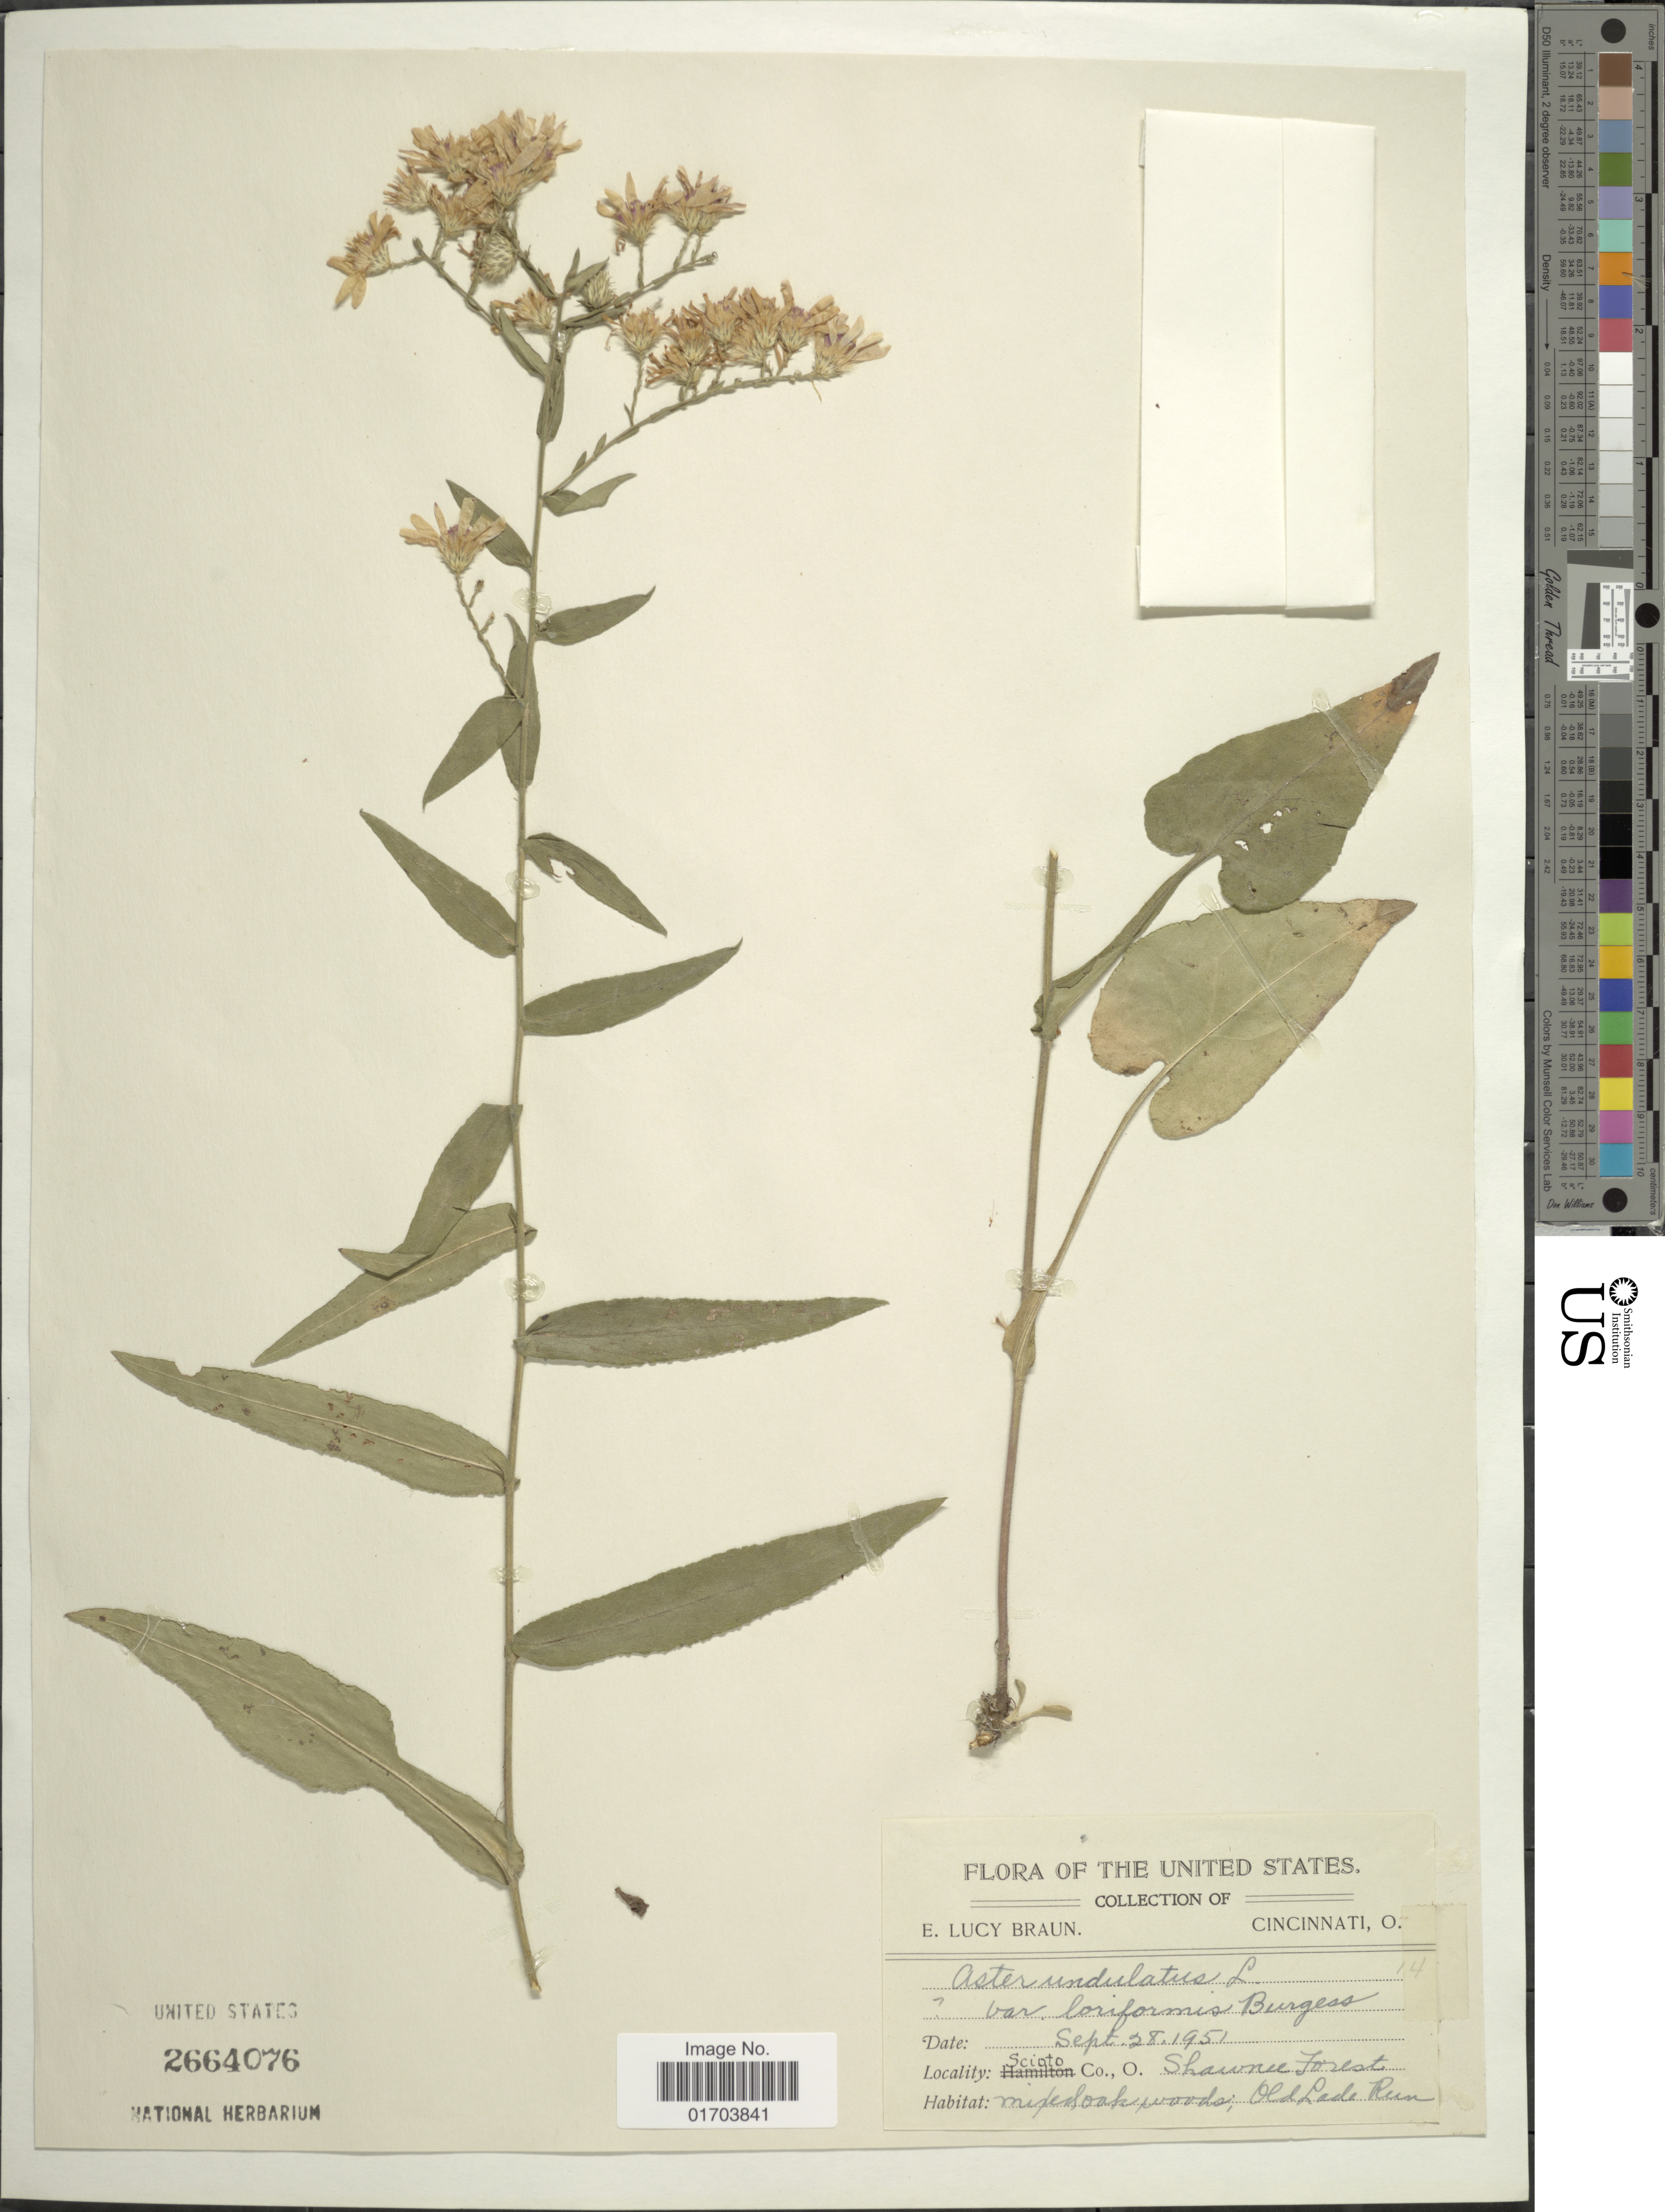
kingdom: Plantae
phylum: Tracheophyta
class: Magnoliopsida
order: Asterales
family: Asteraceae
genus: Symphyotrichum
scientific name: Symphyotrichum undulatum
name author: (L.) G.L. Nesom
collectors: E. L. Braun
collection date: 1951-09-28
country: United States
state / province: Ohio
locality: Scioto Co., Shawnee Forest mixed oak woods; Old Lade Run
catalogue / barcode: US 2664076